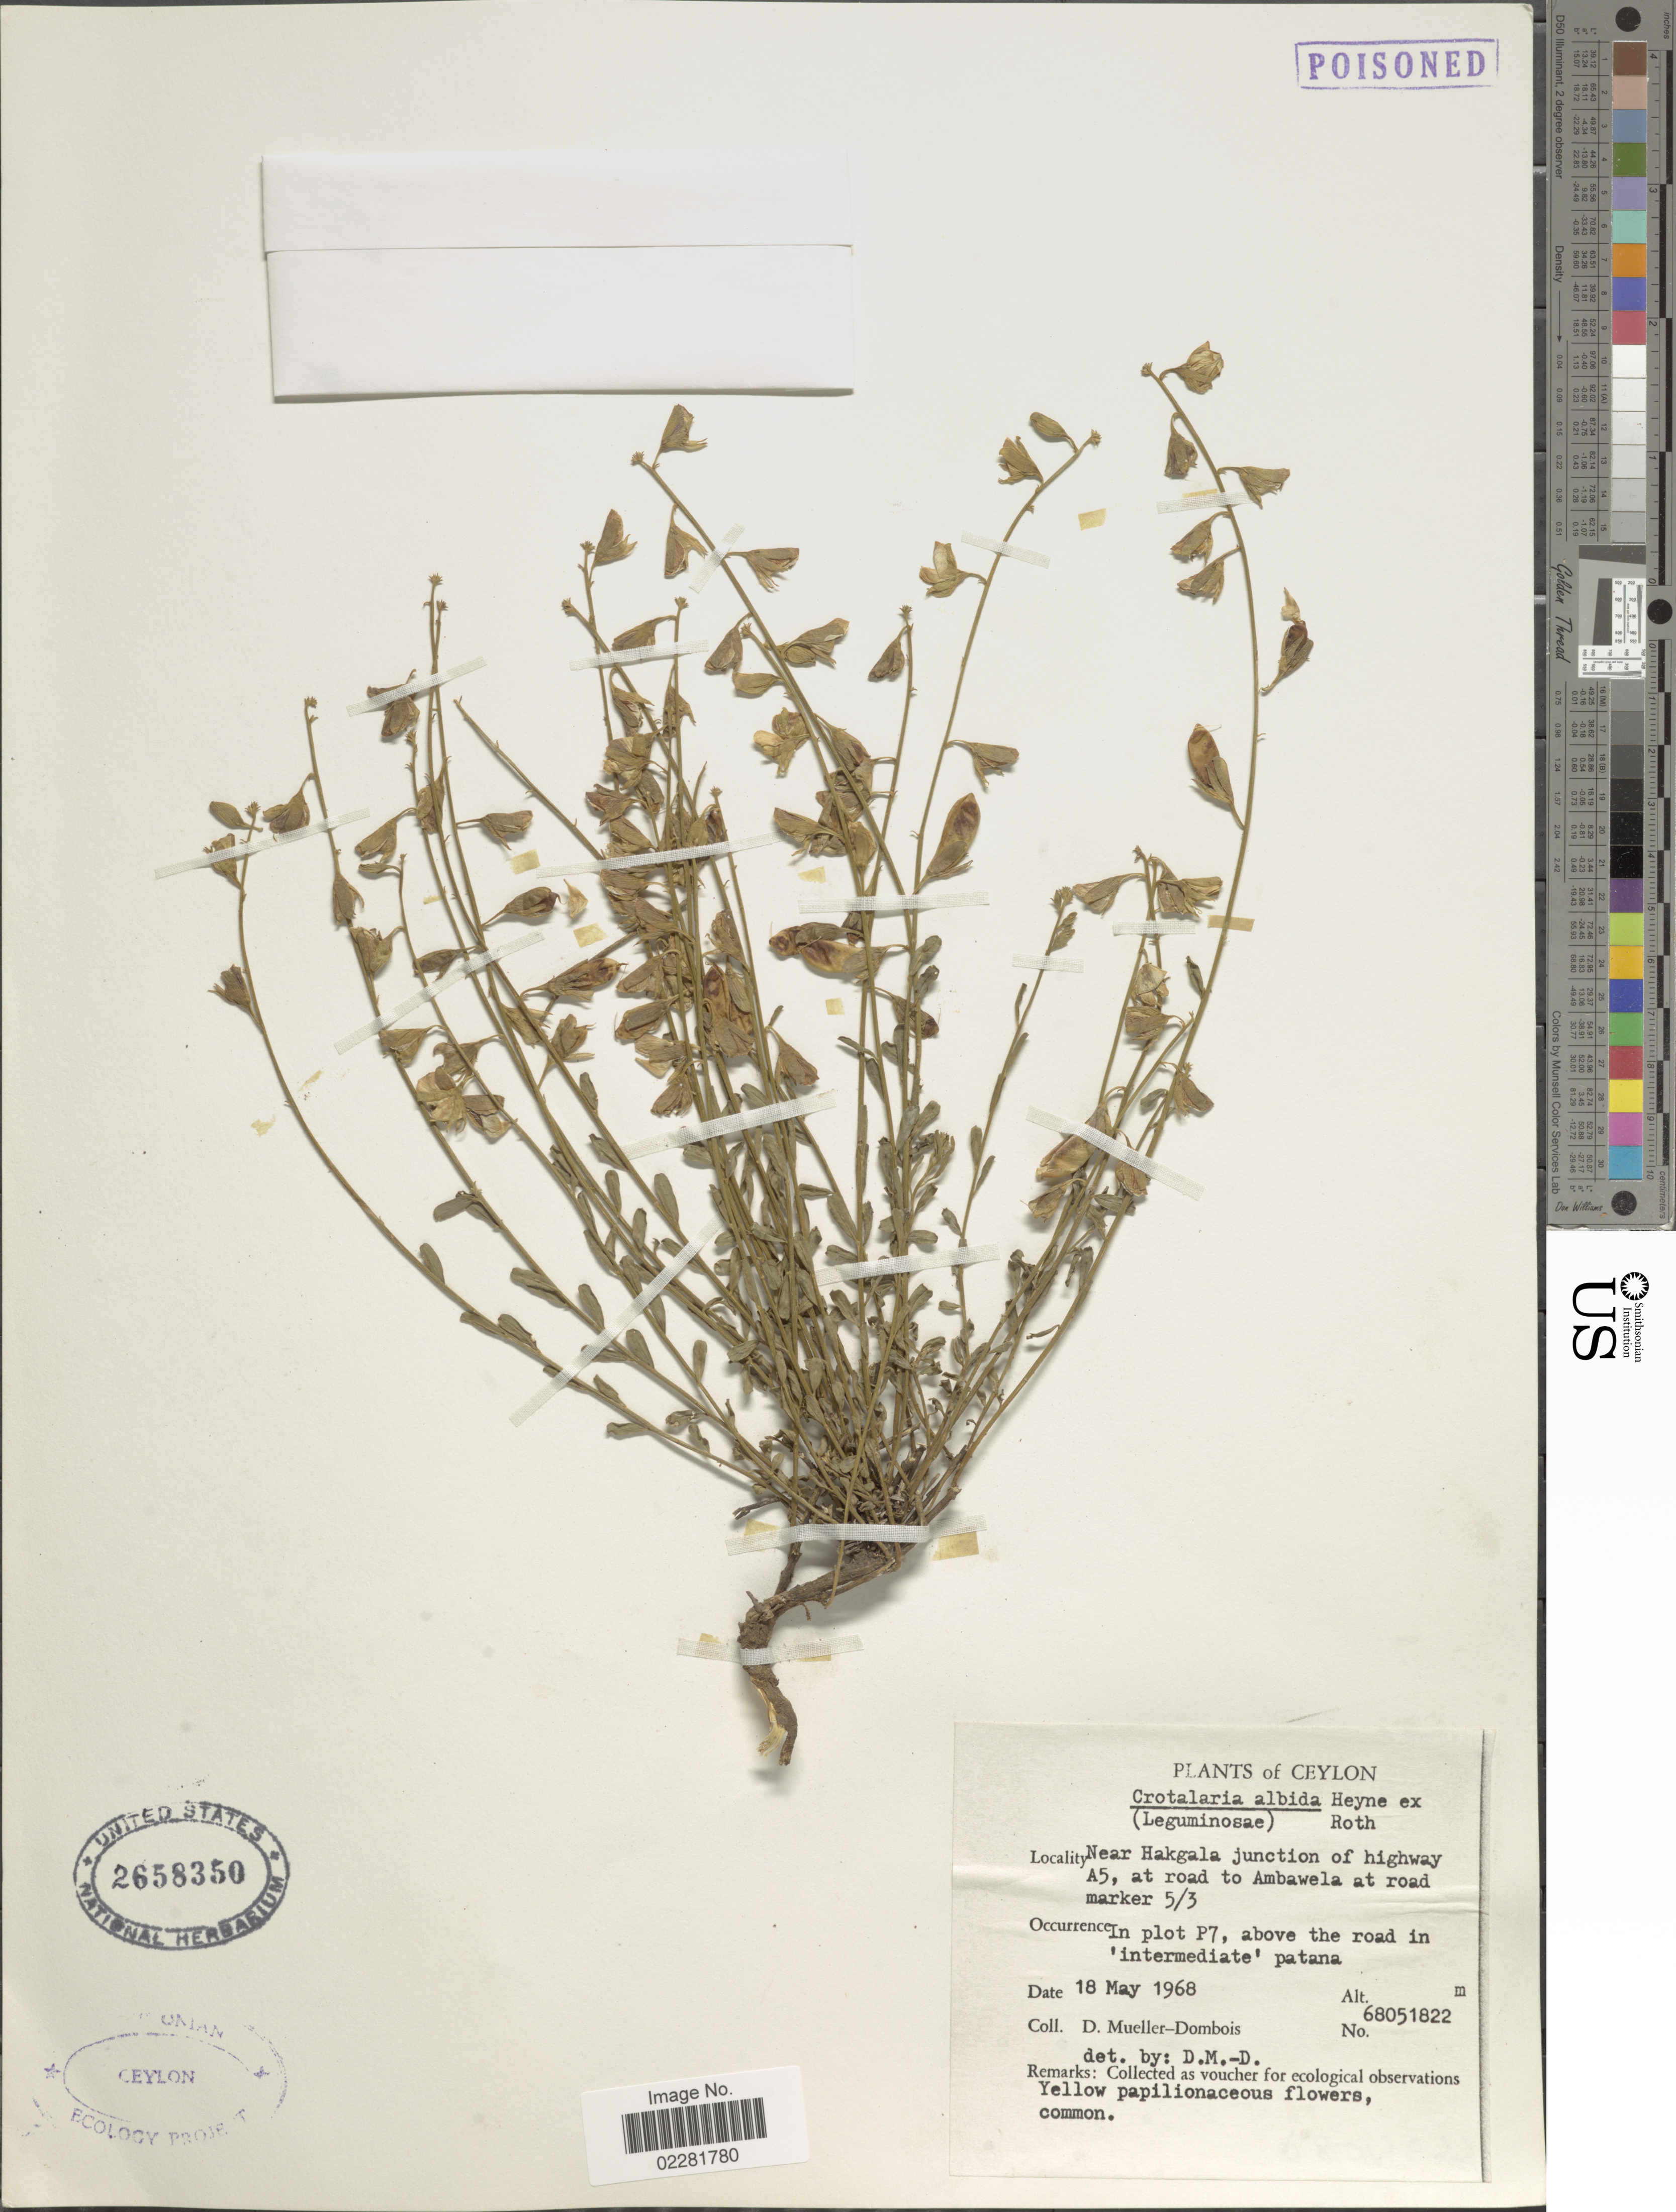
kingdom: Plantae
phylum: Tracheophyta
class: Magnoliopsida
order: Fabales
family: Fabaceae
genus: Crotalaria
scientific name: Crotalaria albida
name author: B. Heyne ex Roth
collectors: D. Mueller-Dombois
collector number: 68051822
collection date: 1968-05-18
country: Sri Lanka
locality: Ceylon, near Hakgala junction of highway A5, at road to Ambawela at road marker 5/3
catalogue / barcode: US 2658350